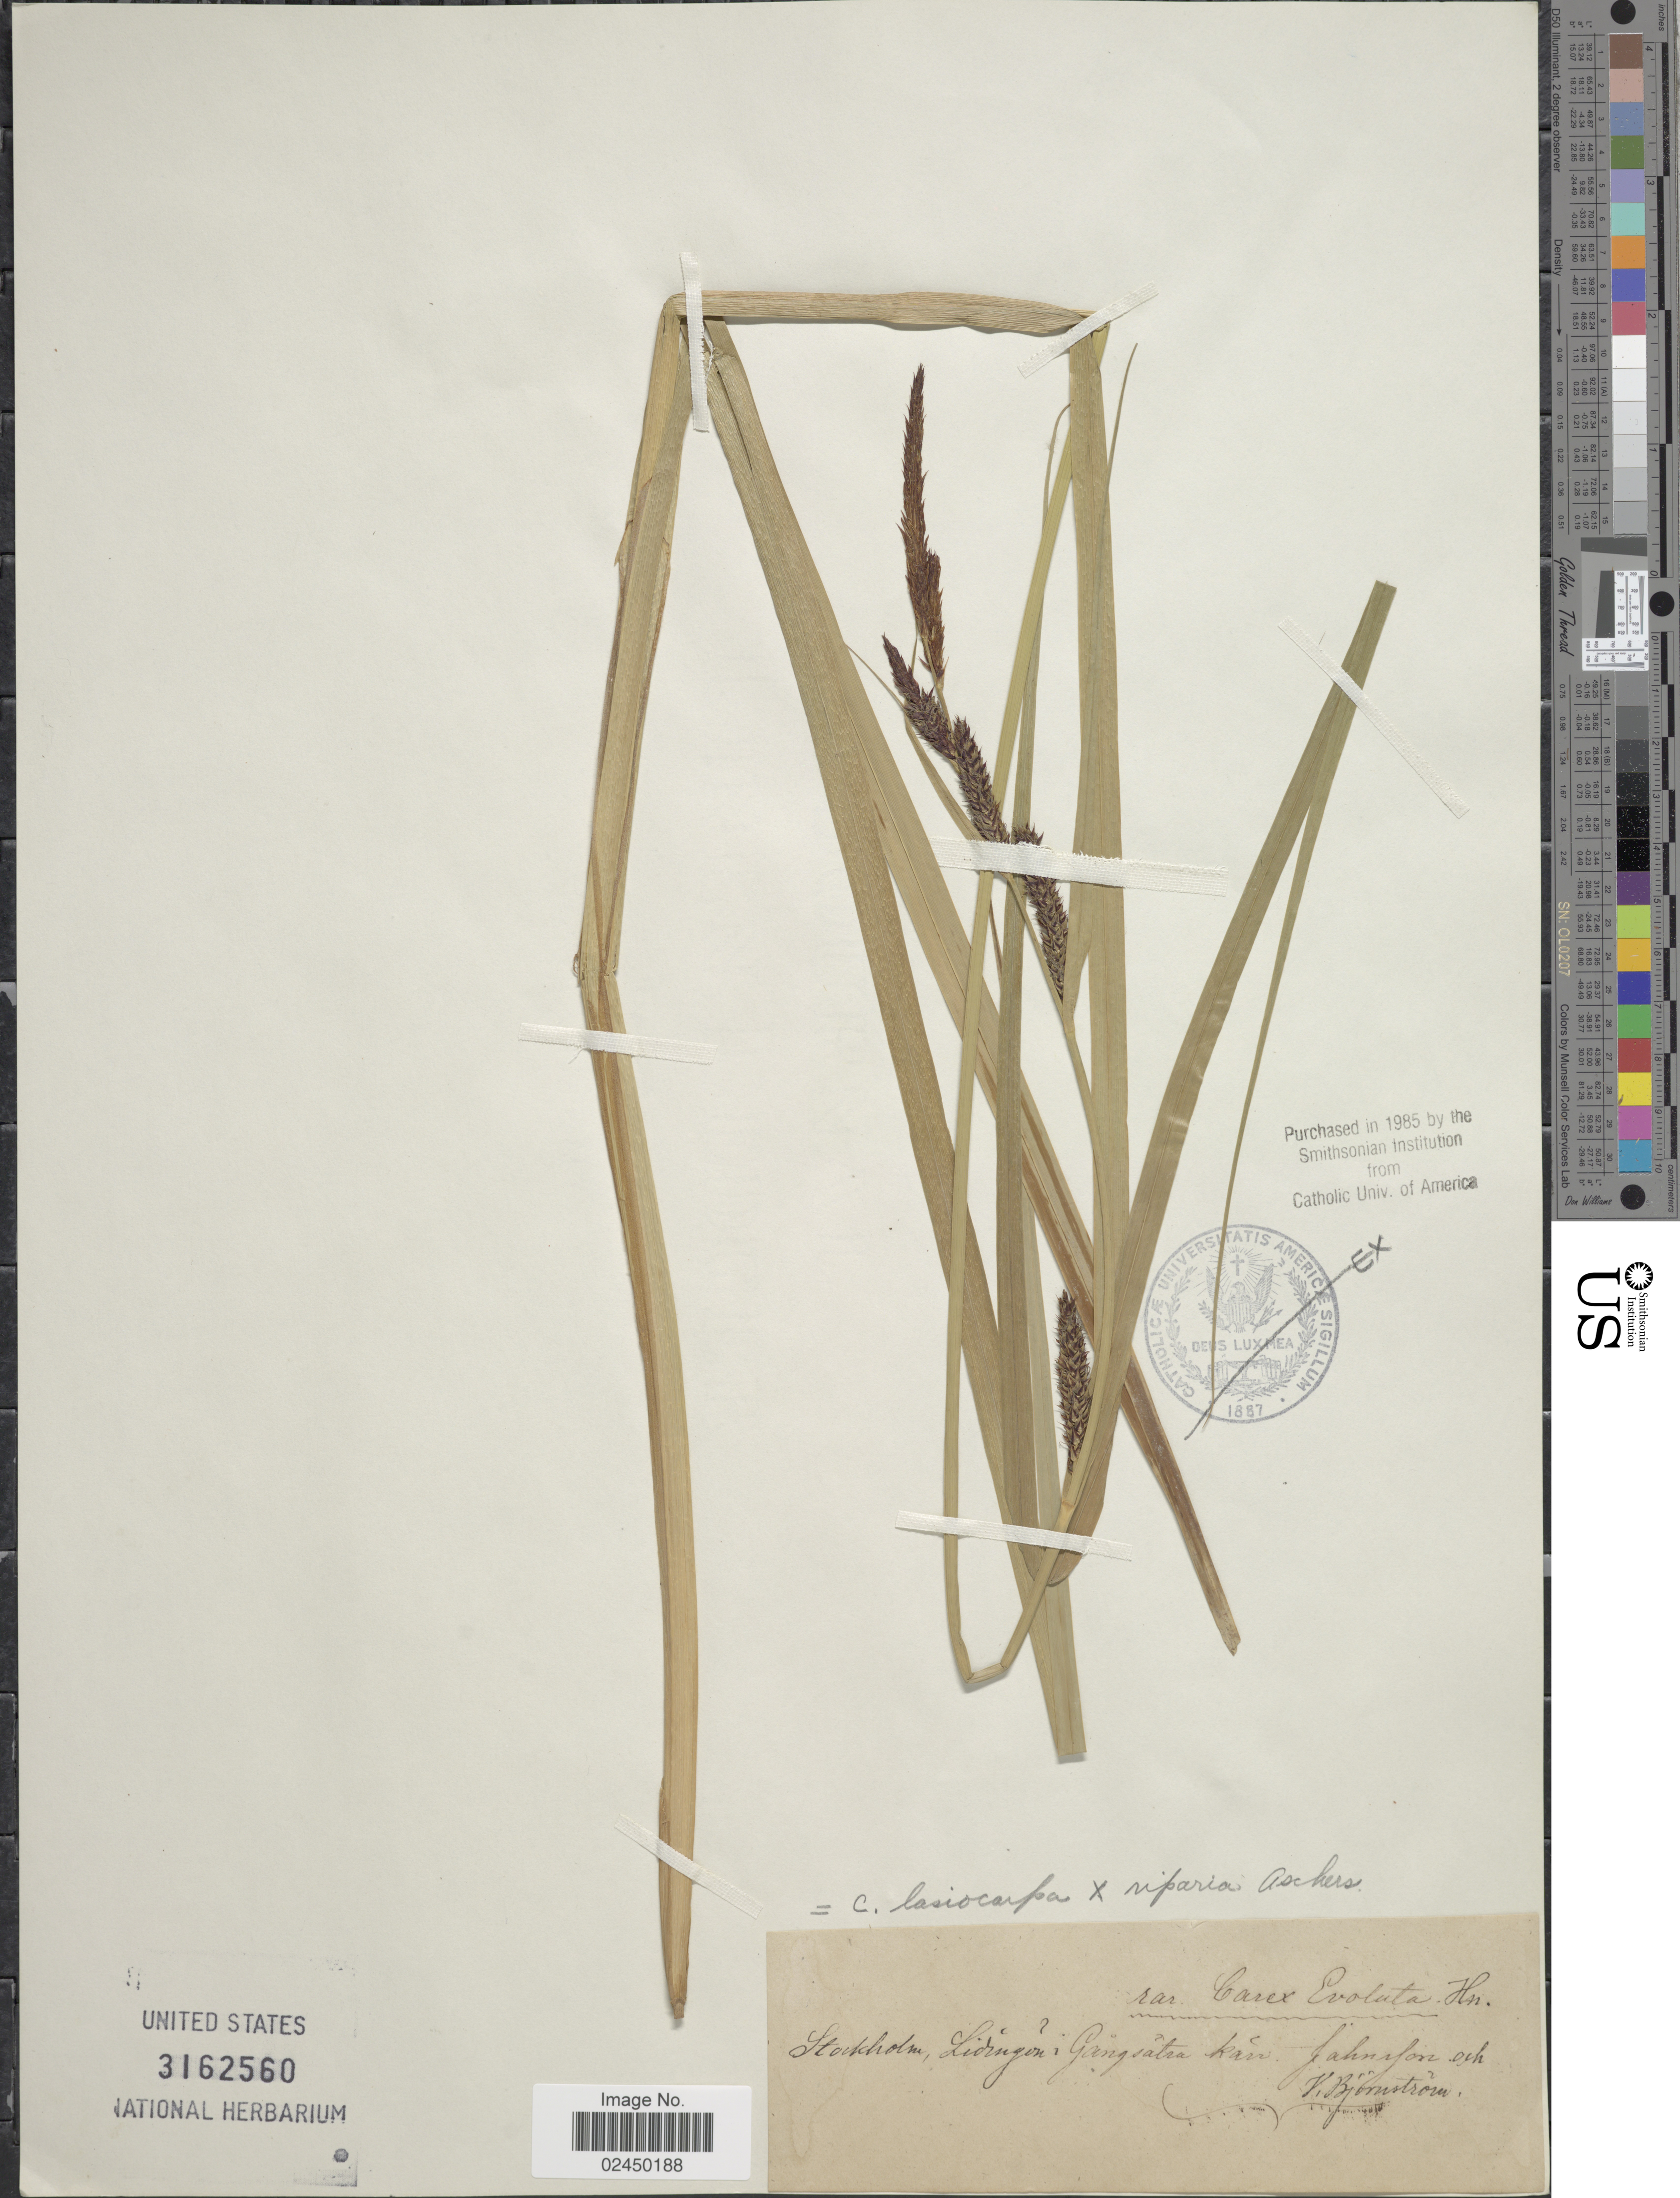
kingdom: Plantae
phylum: Tracheophyta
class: Liliopsida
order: Poales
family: Cyperaceae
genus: Carex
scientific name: Carex lasiocarpa var. lasiocarpa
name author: Ehrh.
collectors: V. Björnström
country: Sweden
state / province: Stockholm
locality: Lidinger, Gångsatra kan, Jahn [illegible text]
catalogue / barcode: US 3162560